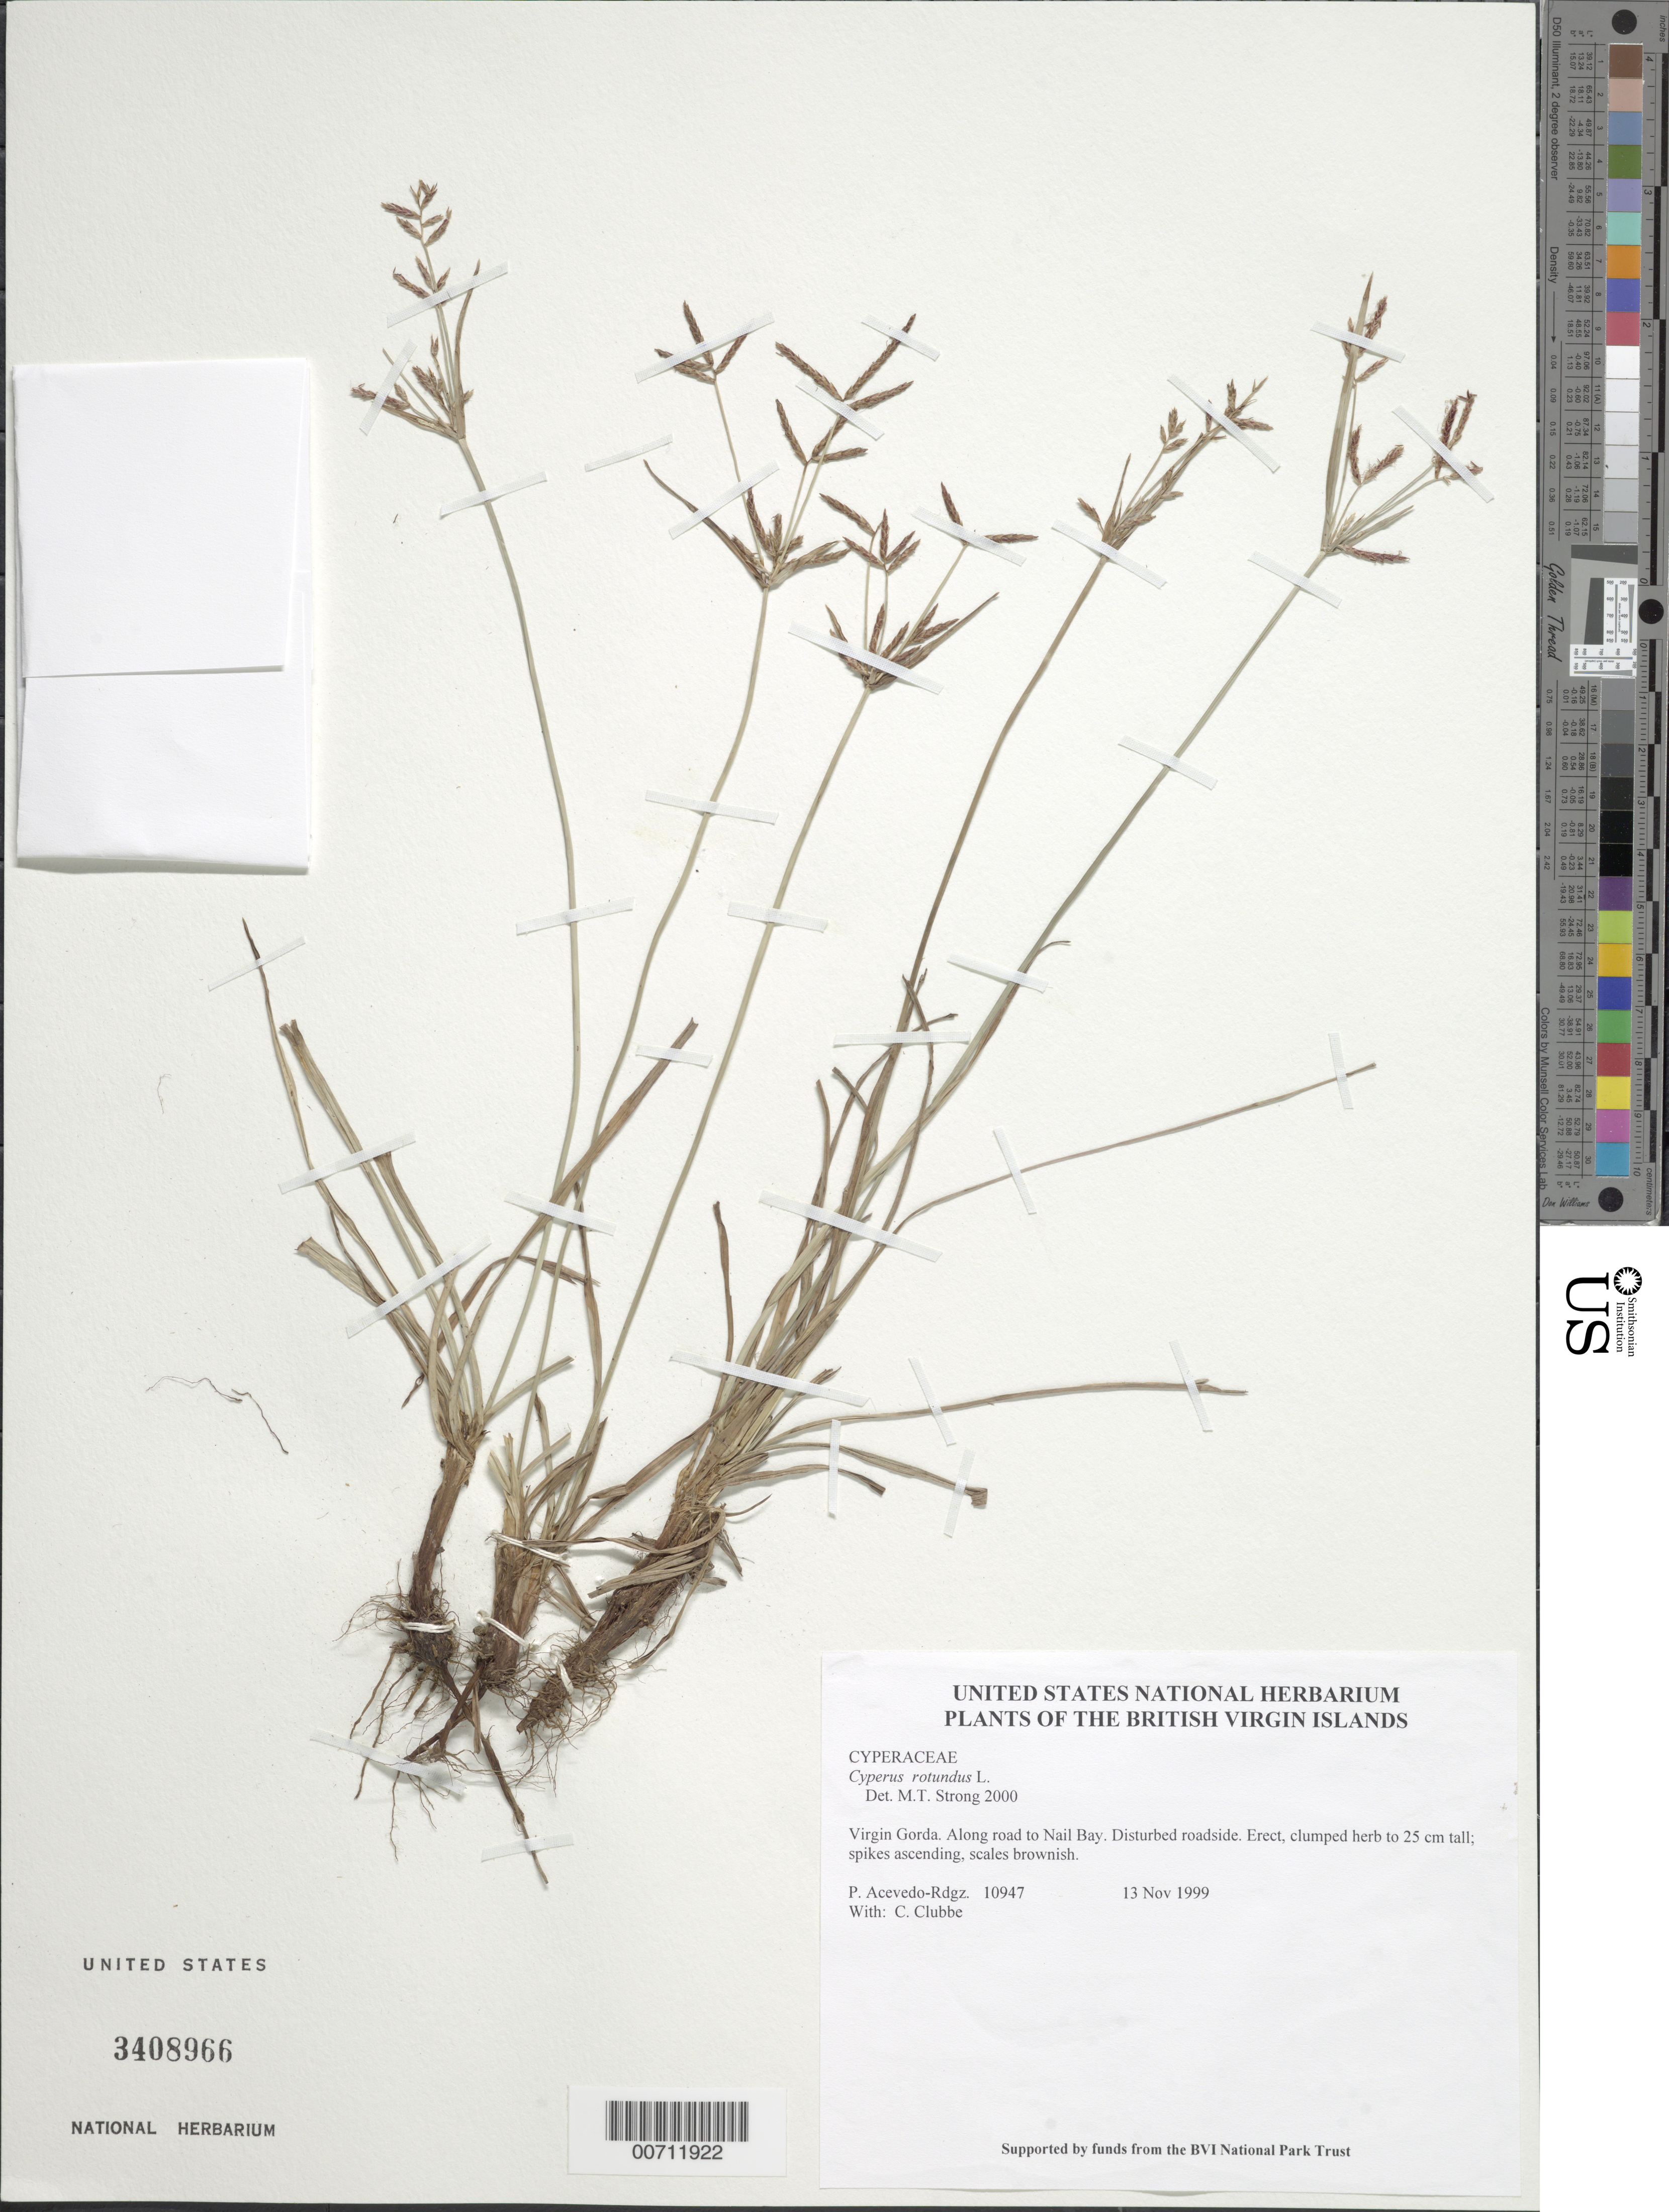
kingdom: Plantae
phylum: Tracheophyta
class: Liliopsida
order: Poales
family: Cyperaceae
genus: Cyperus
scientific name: Cyperus rotundus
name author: L.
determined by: Strong, M. T., (US), Smithsonian Institution - National Museum of Natural History (UNITED STATES)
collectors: P. Acevedo-Rodr., C. Clubbe, M. Gillman & C. Hankamer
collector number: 10947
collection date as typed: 13 Nov 1999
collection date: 1999-11-13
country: British Virgin Islands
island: Virgin Gorda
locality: Along road to Nail Bay.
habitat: Disturbed roadside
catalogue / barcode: US 3408966